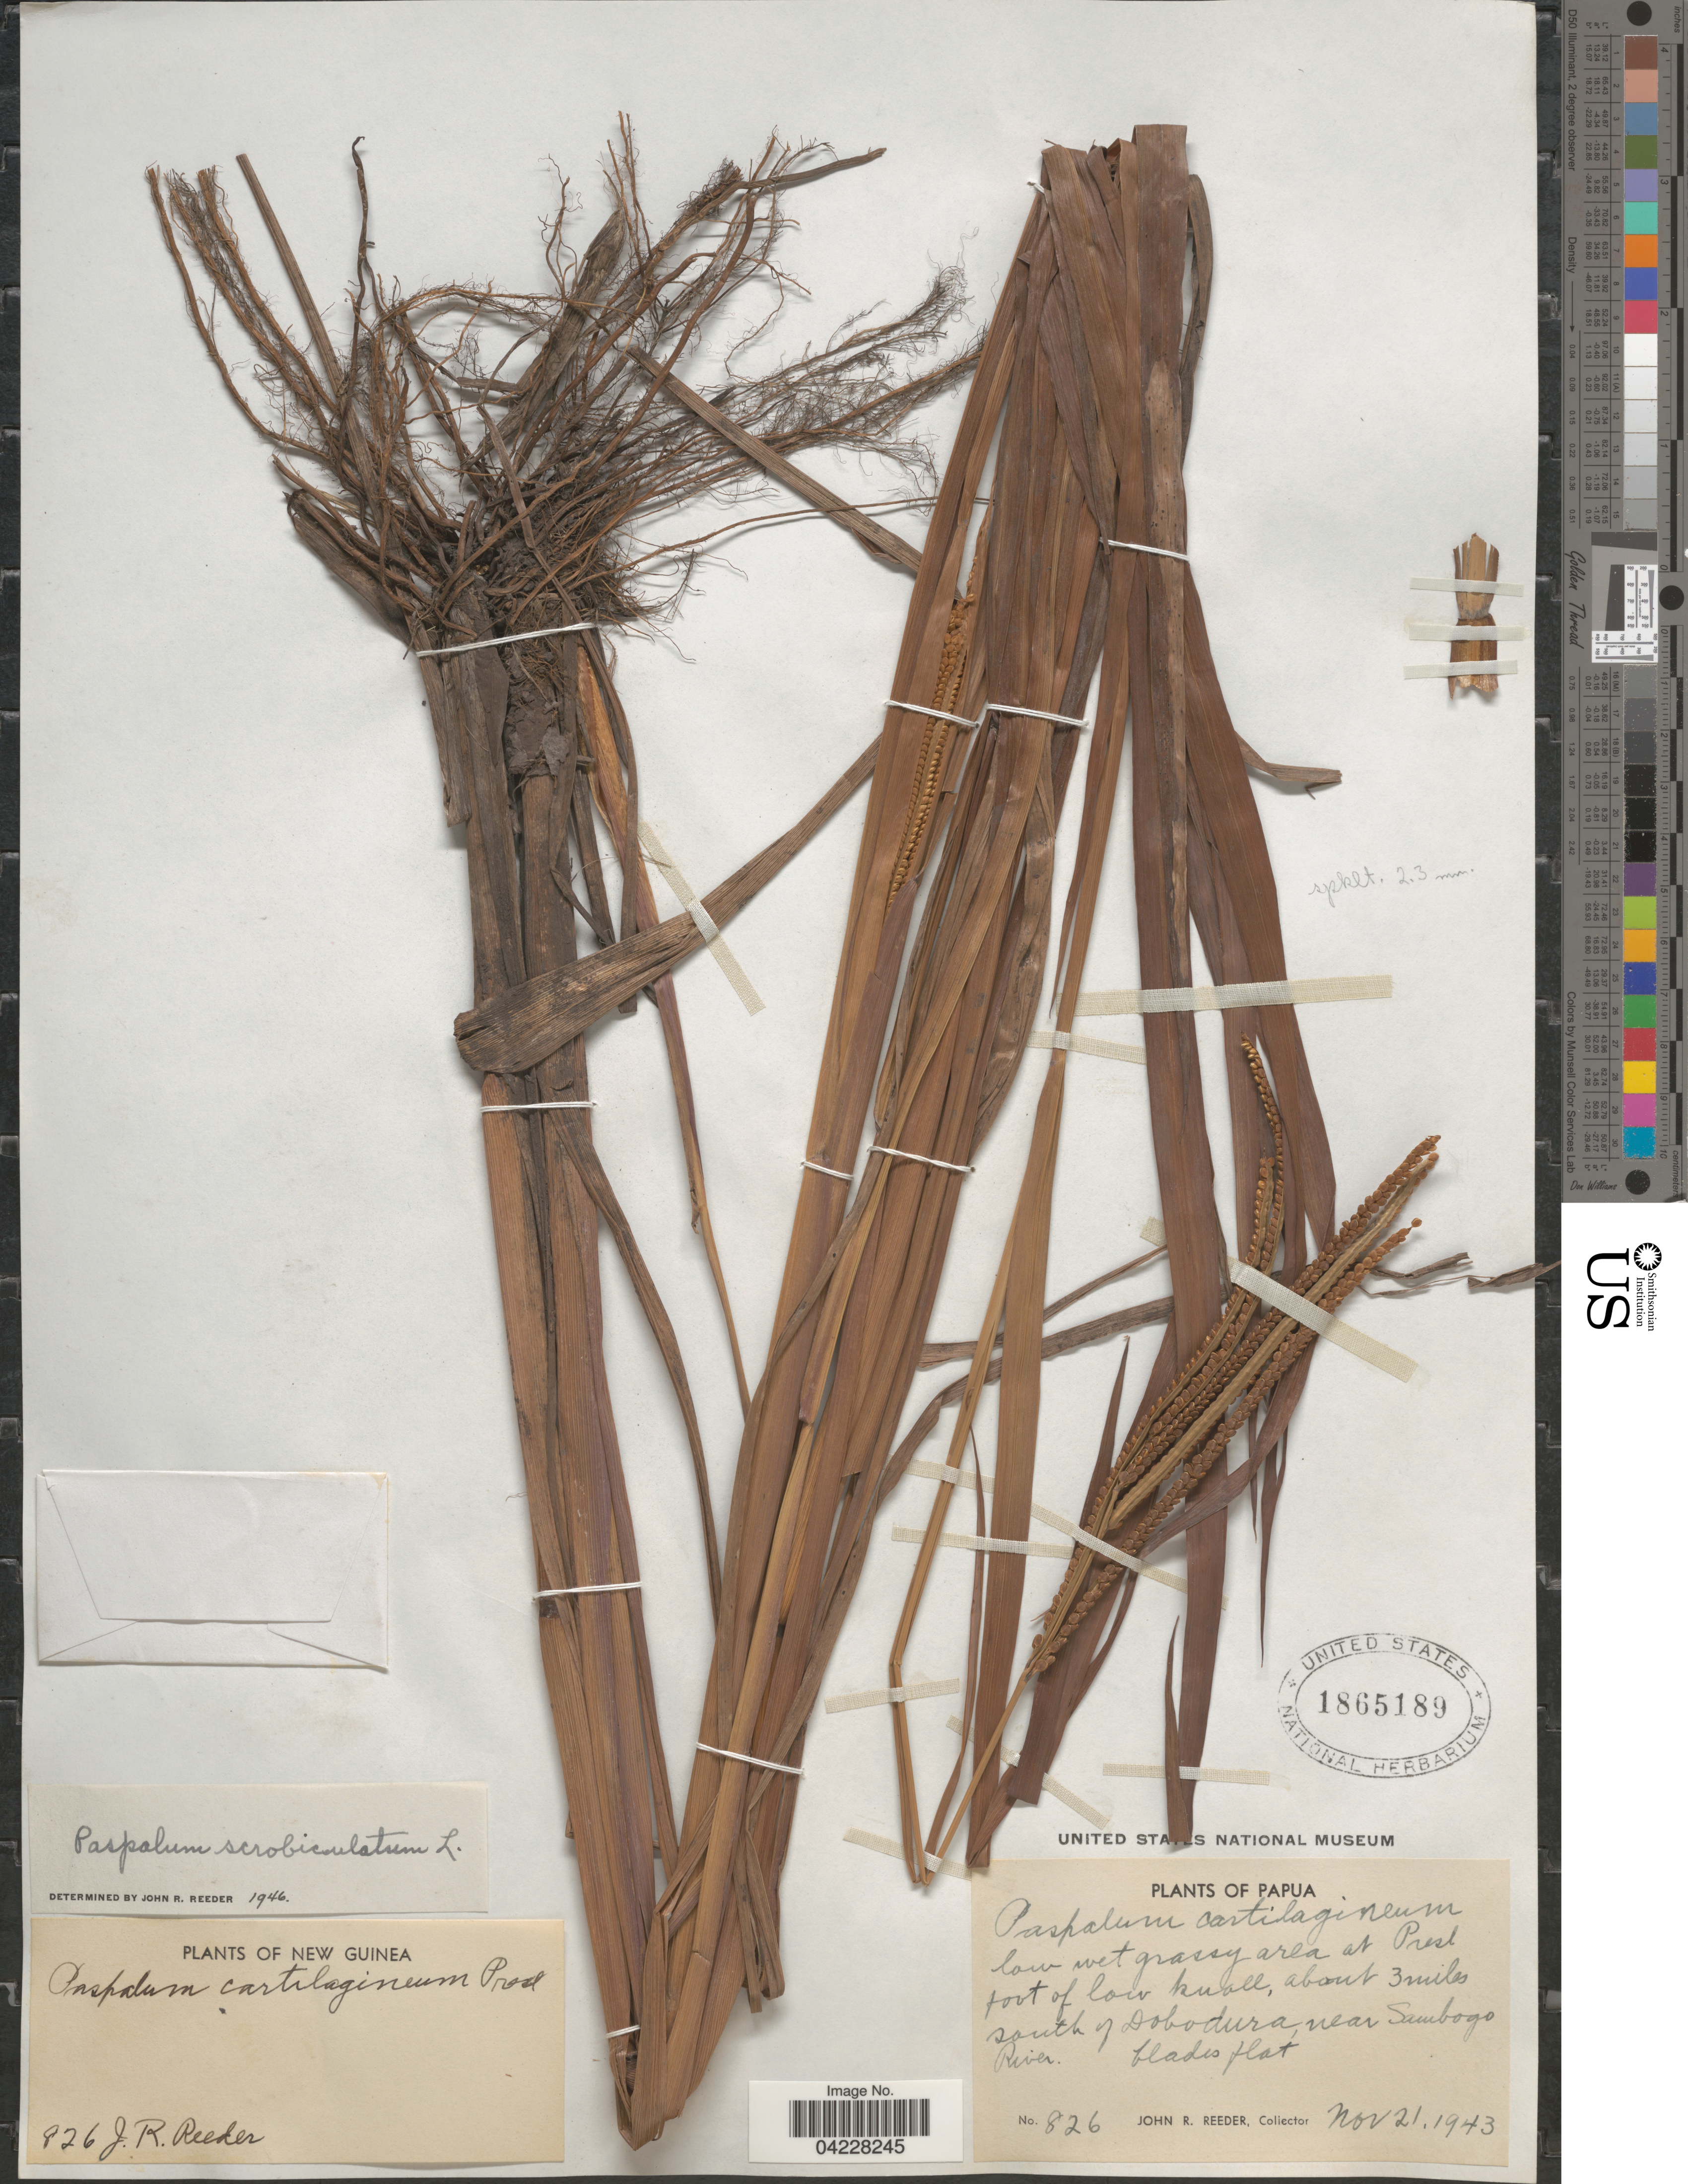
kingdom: Plantae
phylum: Tracheophyta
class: Liliopsida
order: Poales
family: Poaceae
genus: Paspalum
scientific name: Paspalum scrobiculatum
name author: L.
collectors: J. R. Reeder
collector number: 826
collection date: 1943-11-21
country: Papua New Guinea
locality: New Guinea. Papua. Low wet grassy area at Presl foot of low knoll, about 3 miles south of Dobodura, near Sambogo River.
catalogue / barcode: US 1865189